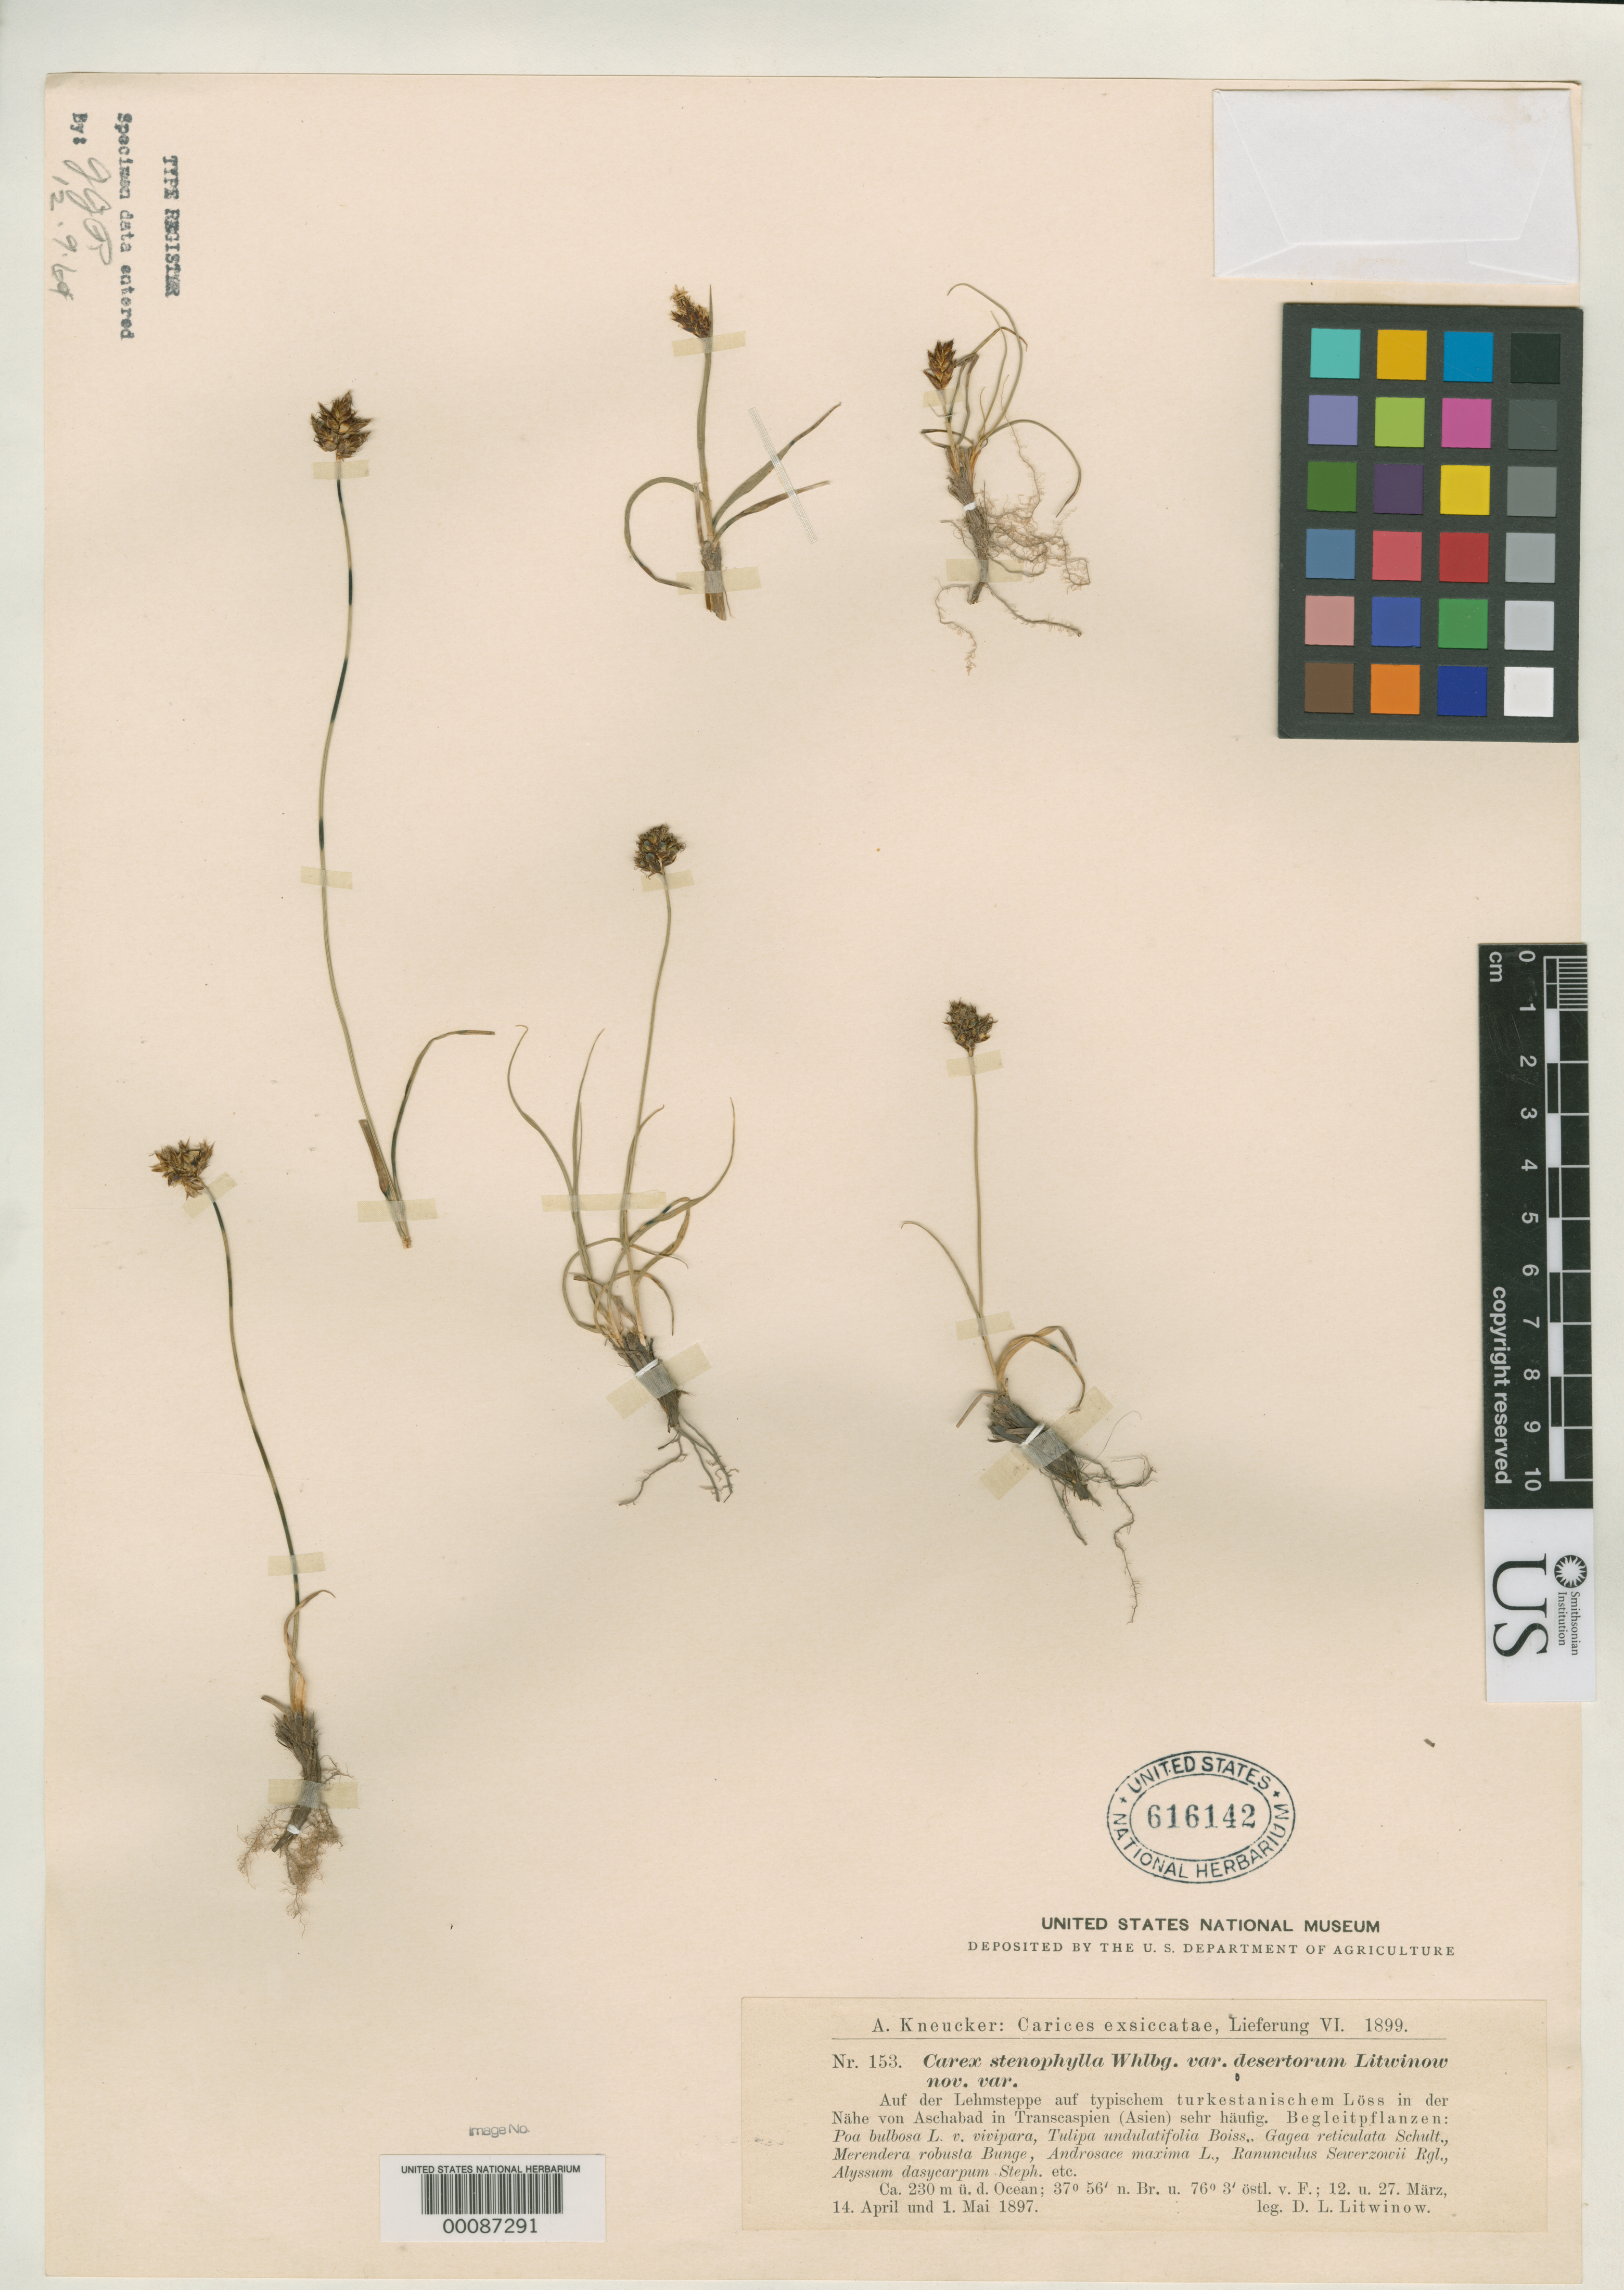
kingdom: Plantae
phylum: Tracheophyta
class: Liliopsida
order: Poales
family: Cyperaceae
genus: Carex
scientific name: Carex stenophylla var. desertorum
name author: Litv.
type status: Type Material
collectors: D. Litwinow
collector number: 153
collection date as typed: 1897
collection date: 1897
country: Turkmenistan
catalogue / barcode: US 616142